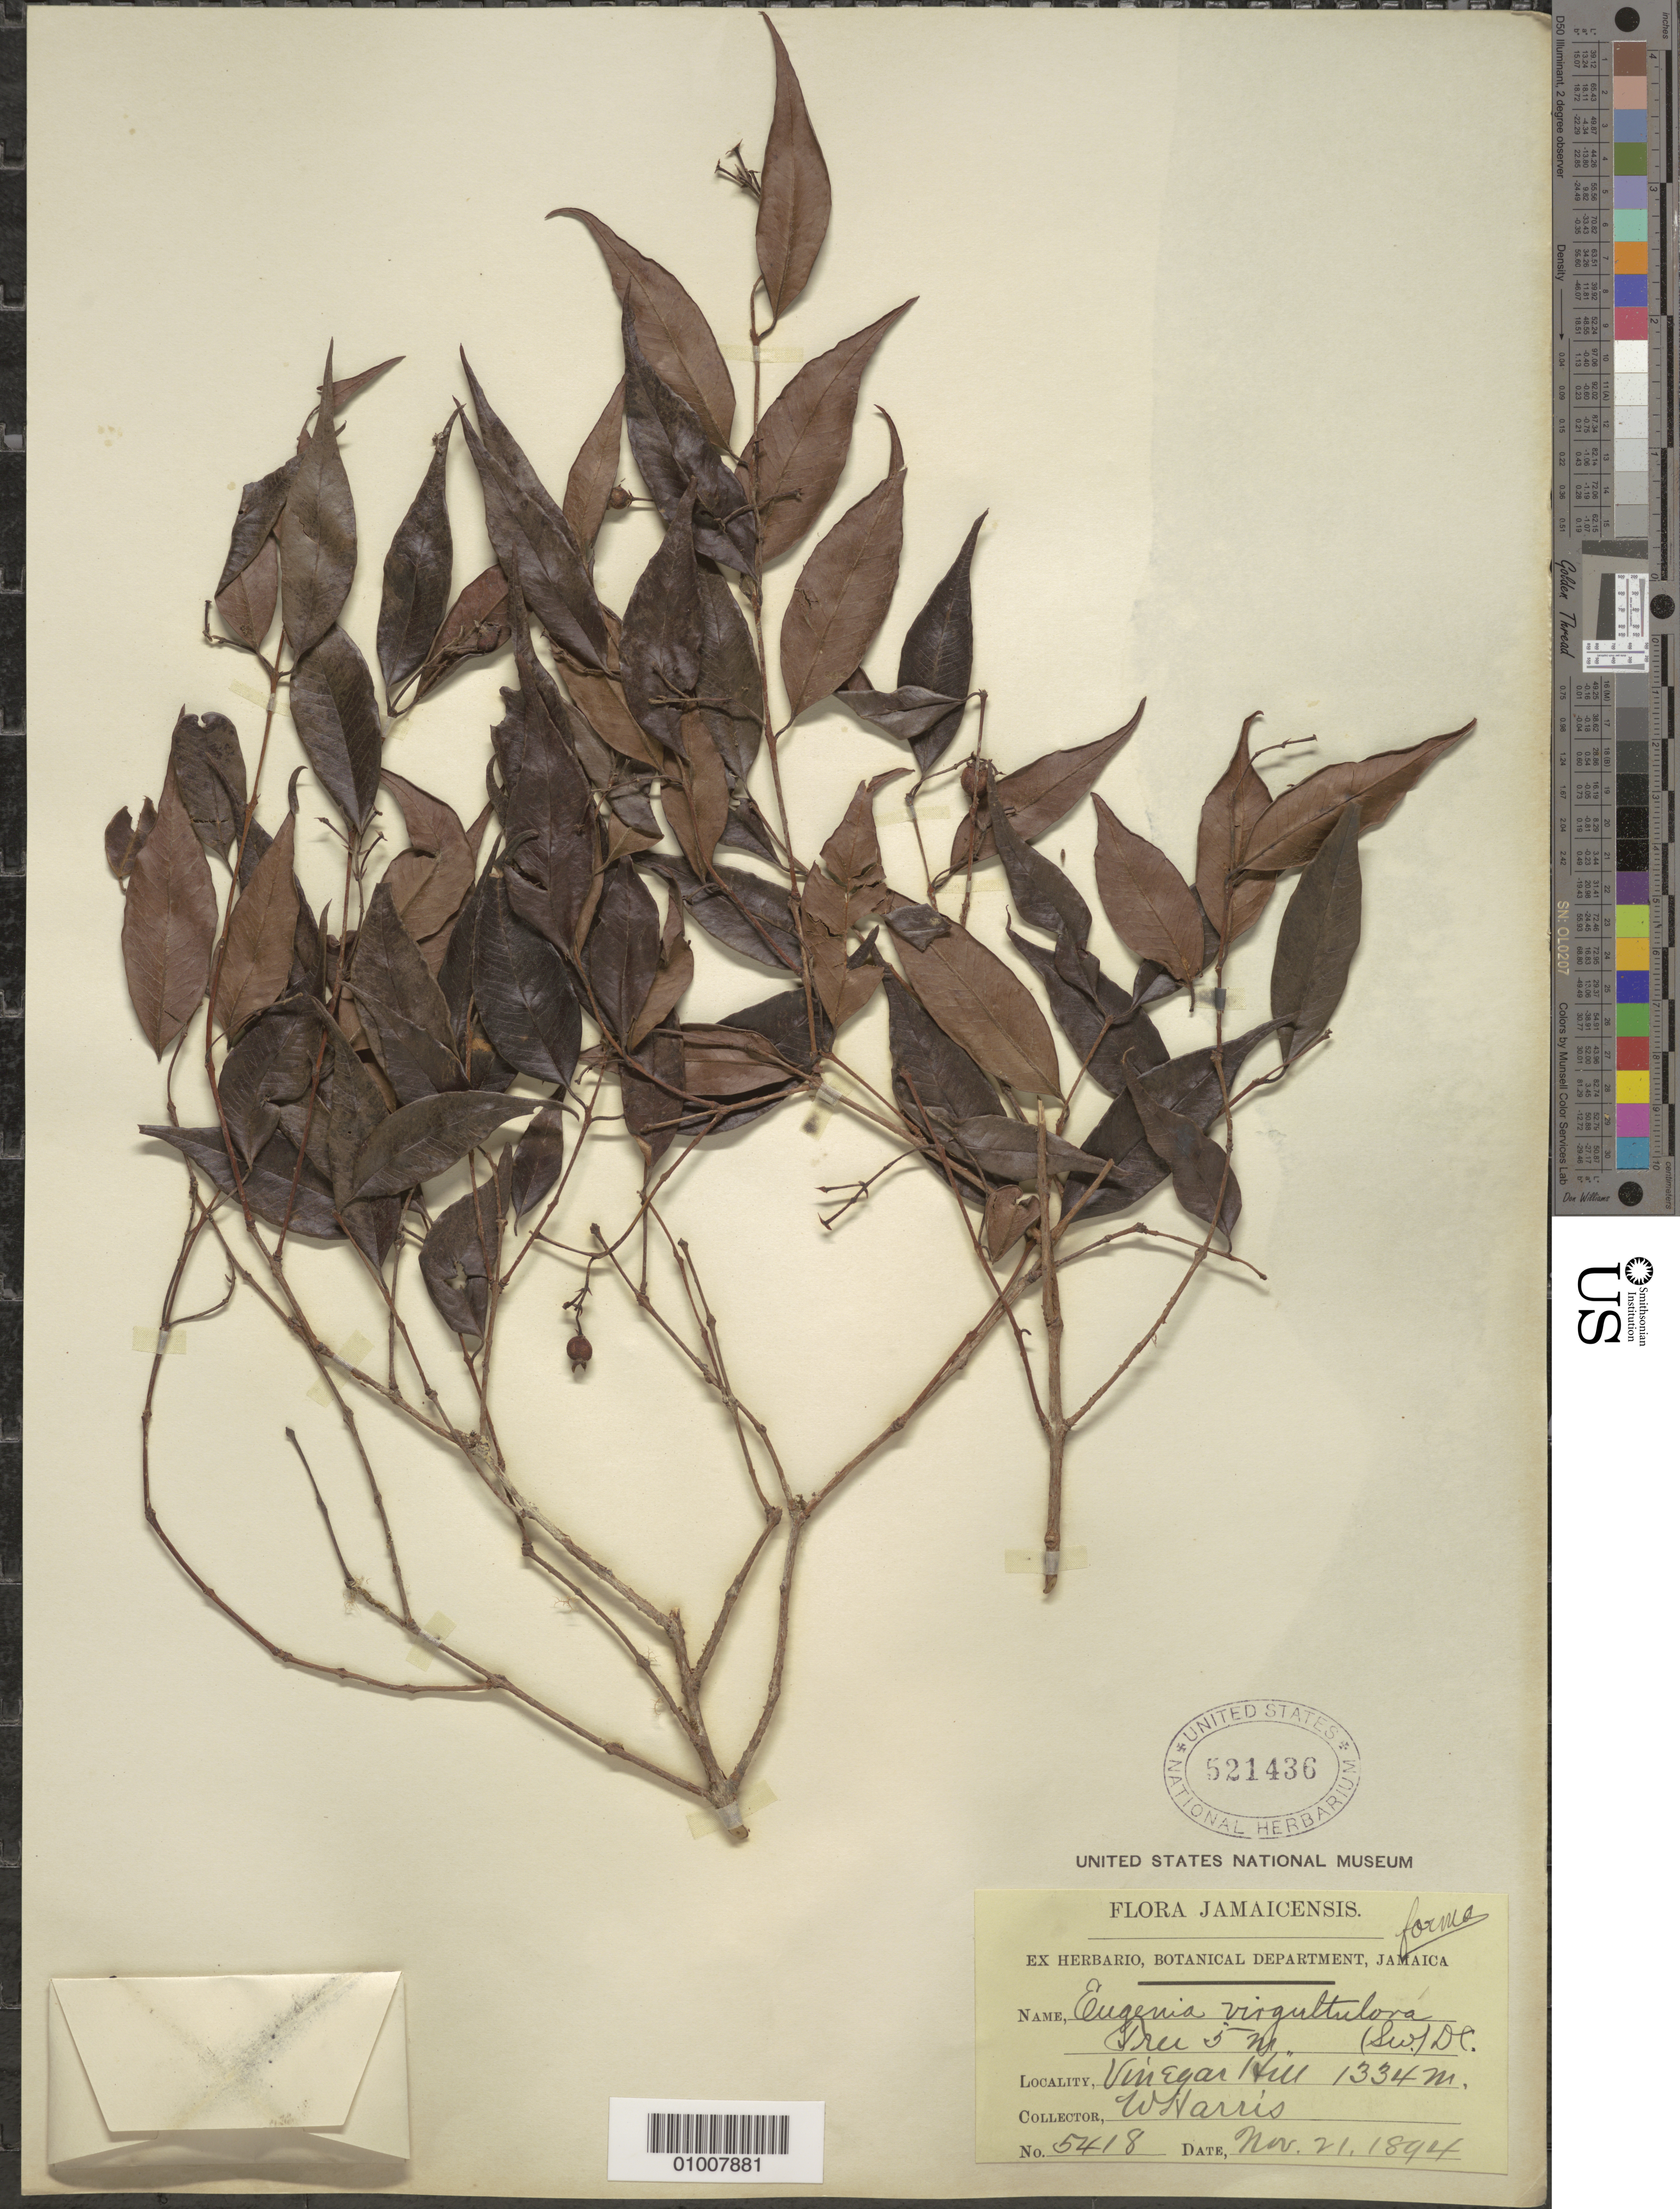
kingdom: Plantae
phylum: Tracheophyta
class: Magnoliopsida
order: Myrtales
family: Myrtaceae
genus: Eugenia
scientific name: Eugenia biflora var. virgultosa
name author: (Sw.) Krug & Urb.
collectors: W. Harris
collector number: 5418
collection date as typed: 21 Nov 1894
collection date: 1894-11-21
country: Jamaica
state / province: Saint Andrew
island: Jamaica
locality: Vinegar Hill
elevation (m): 1334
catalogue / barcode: US 521436